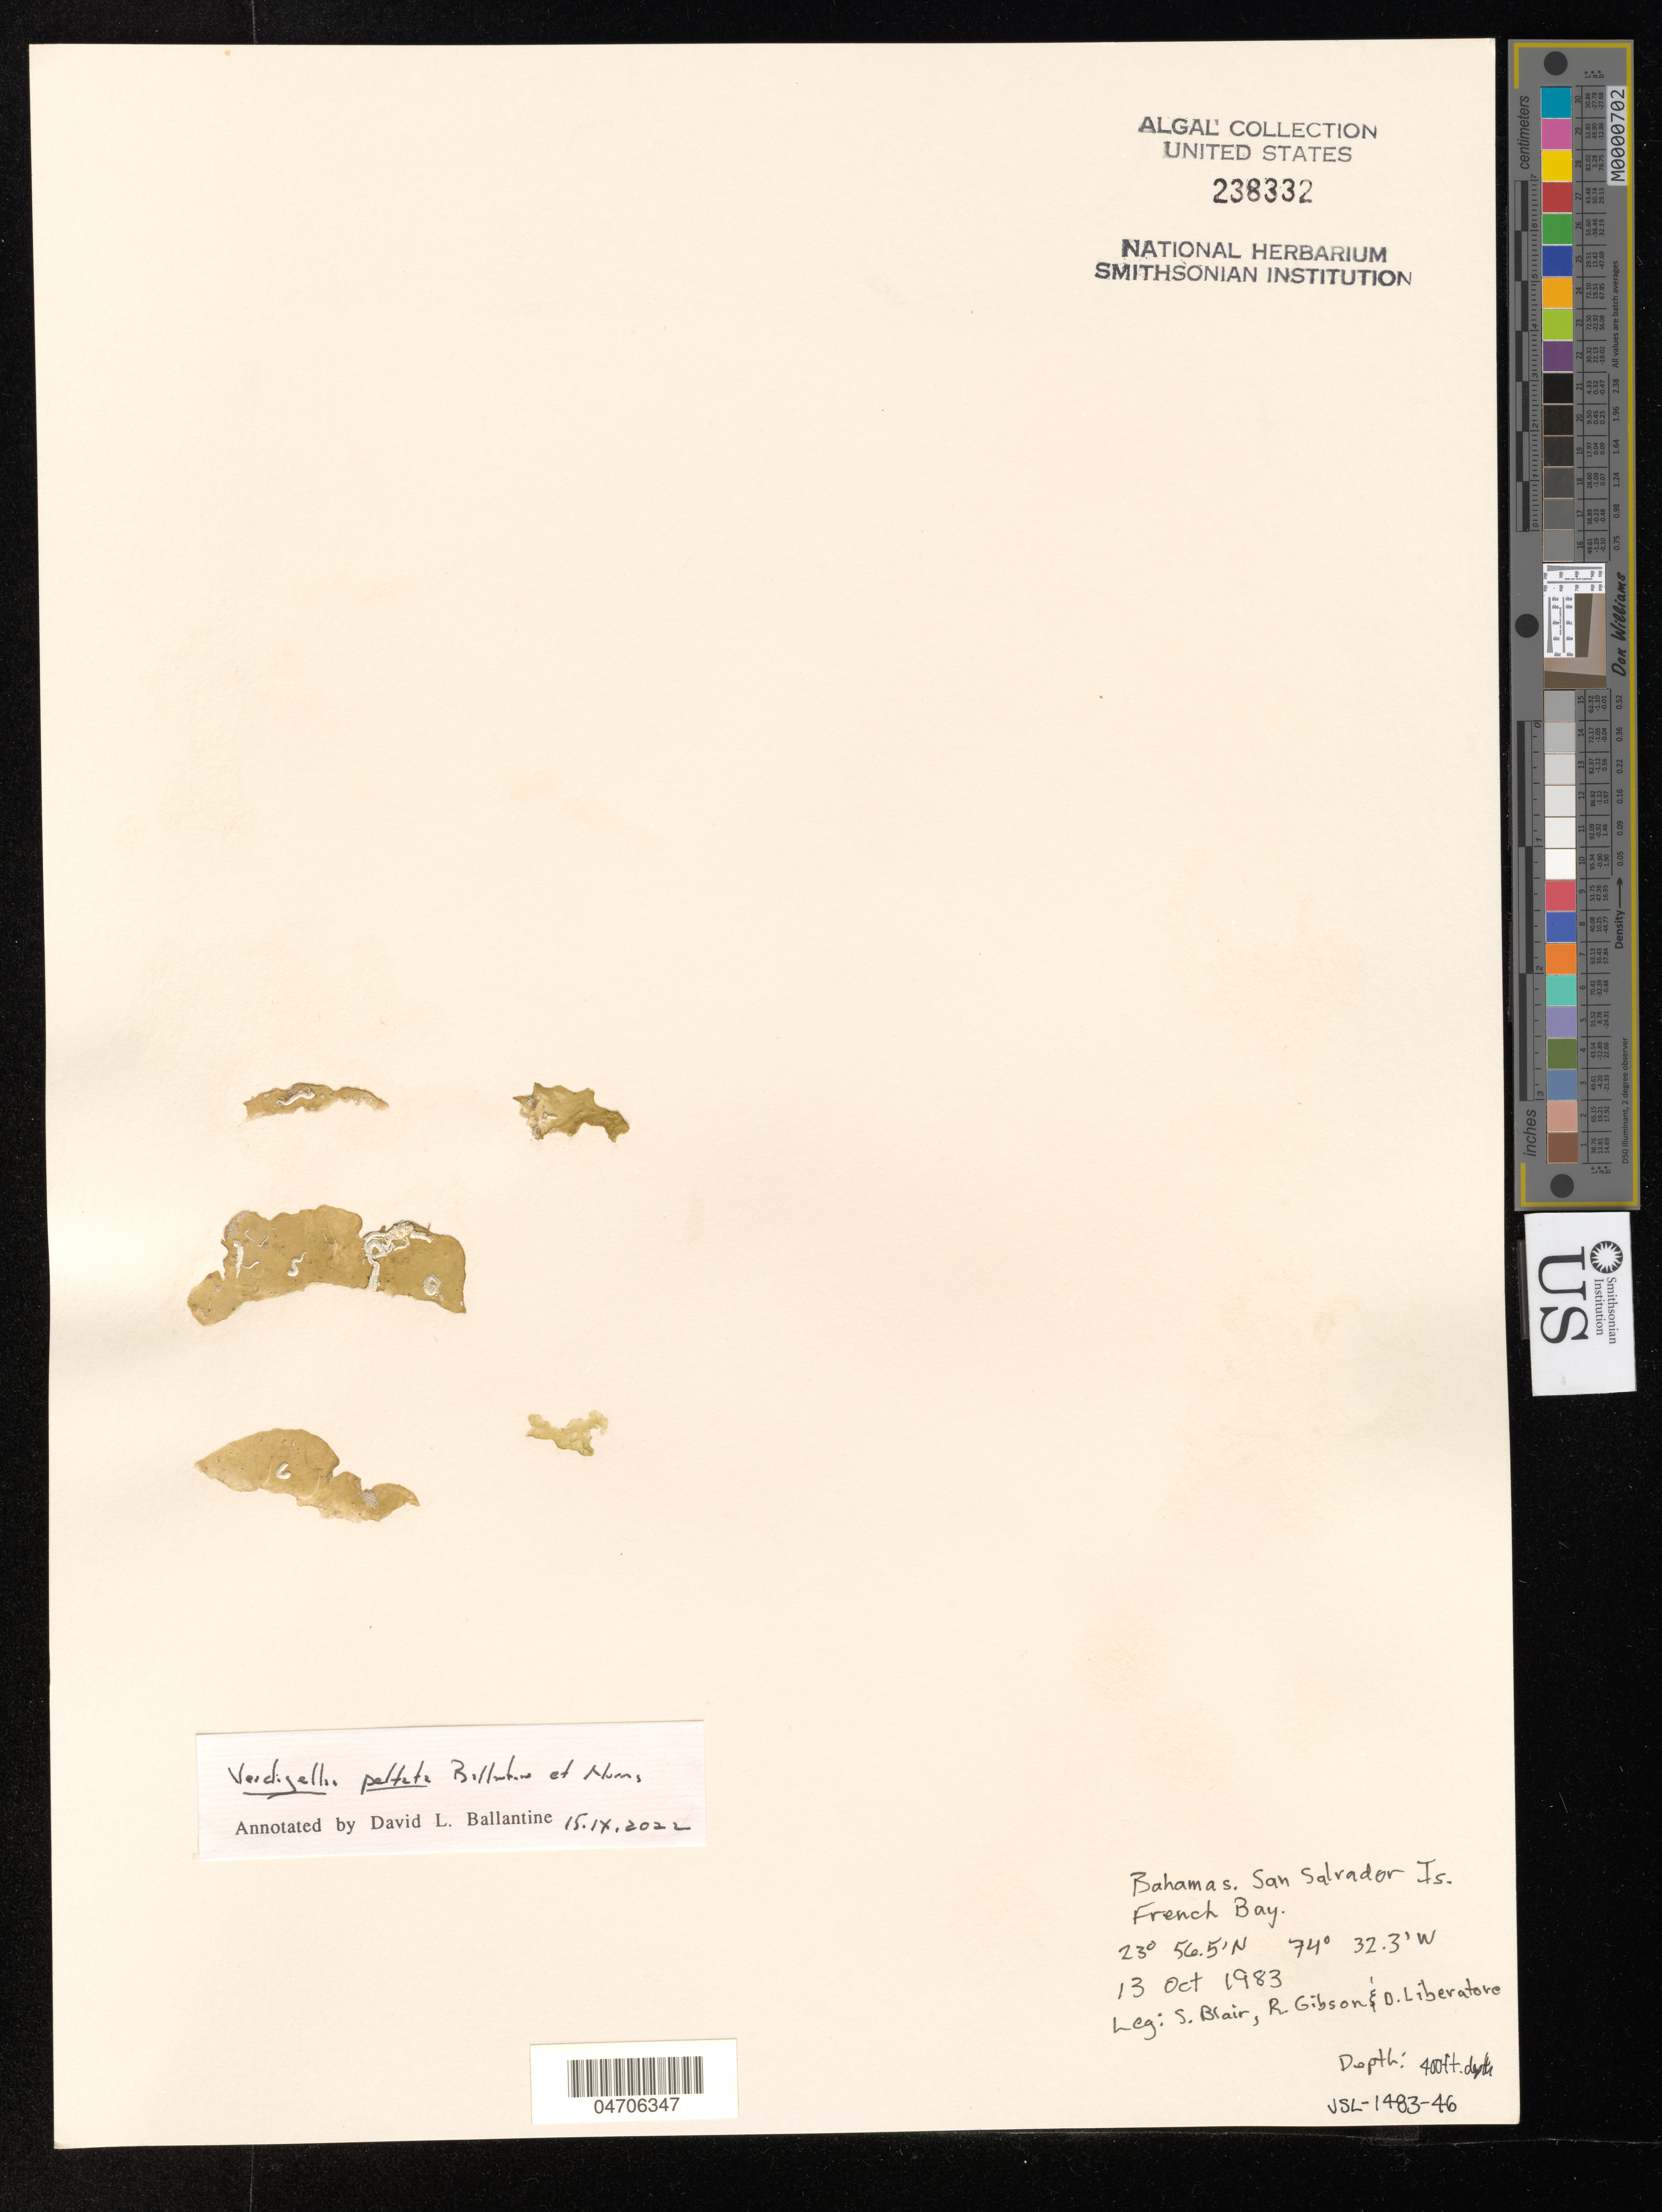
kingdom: Plantae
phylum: Chlorophyta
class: Prasinophyceae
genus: Verdigellas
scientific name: Verdigellas peltata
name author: D.L. Ballant. & J.N. Norris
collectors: S. M. Blair, R. Gibson & D. Liberatore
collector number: JSL-1483-46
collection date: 1983-10-13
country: Bahamas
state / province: San Salvador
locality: San Salvador Is. French Bay.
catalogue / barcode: US 238332